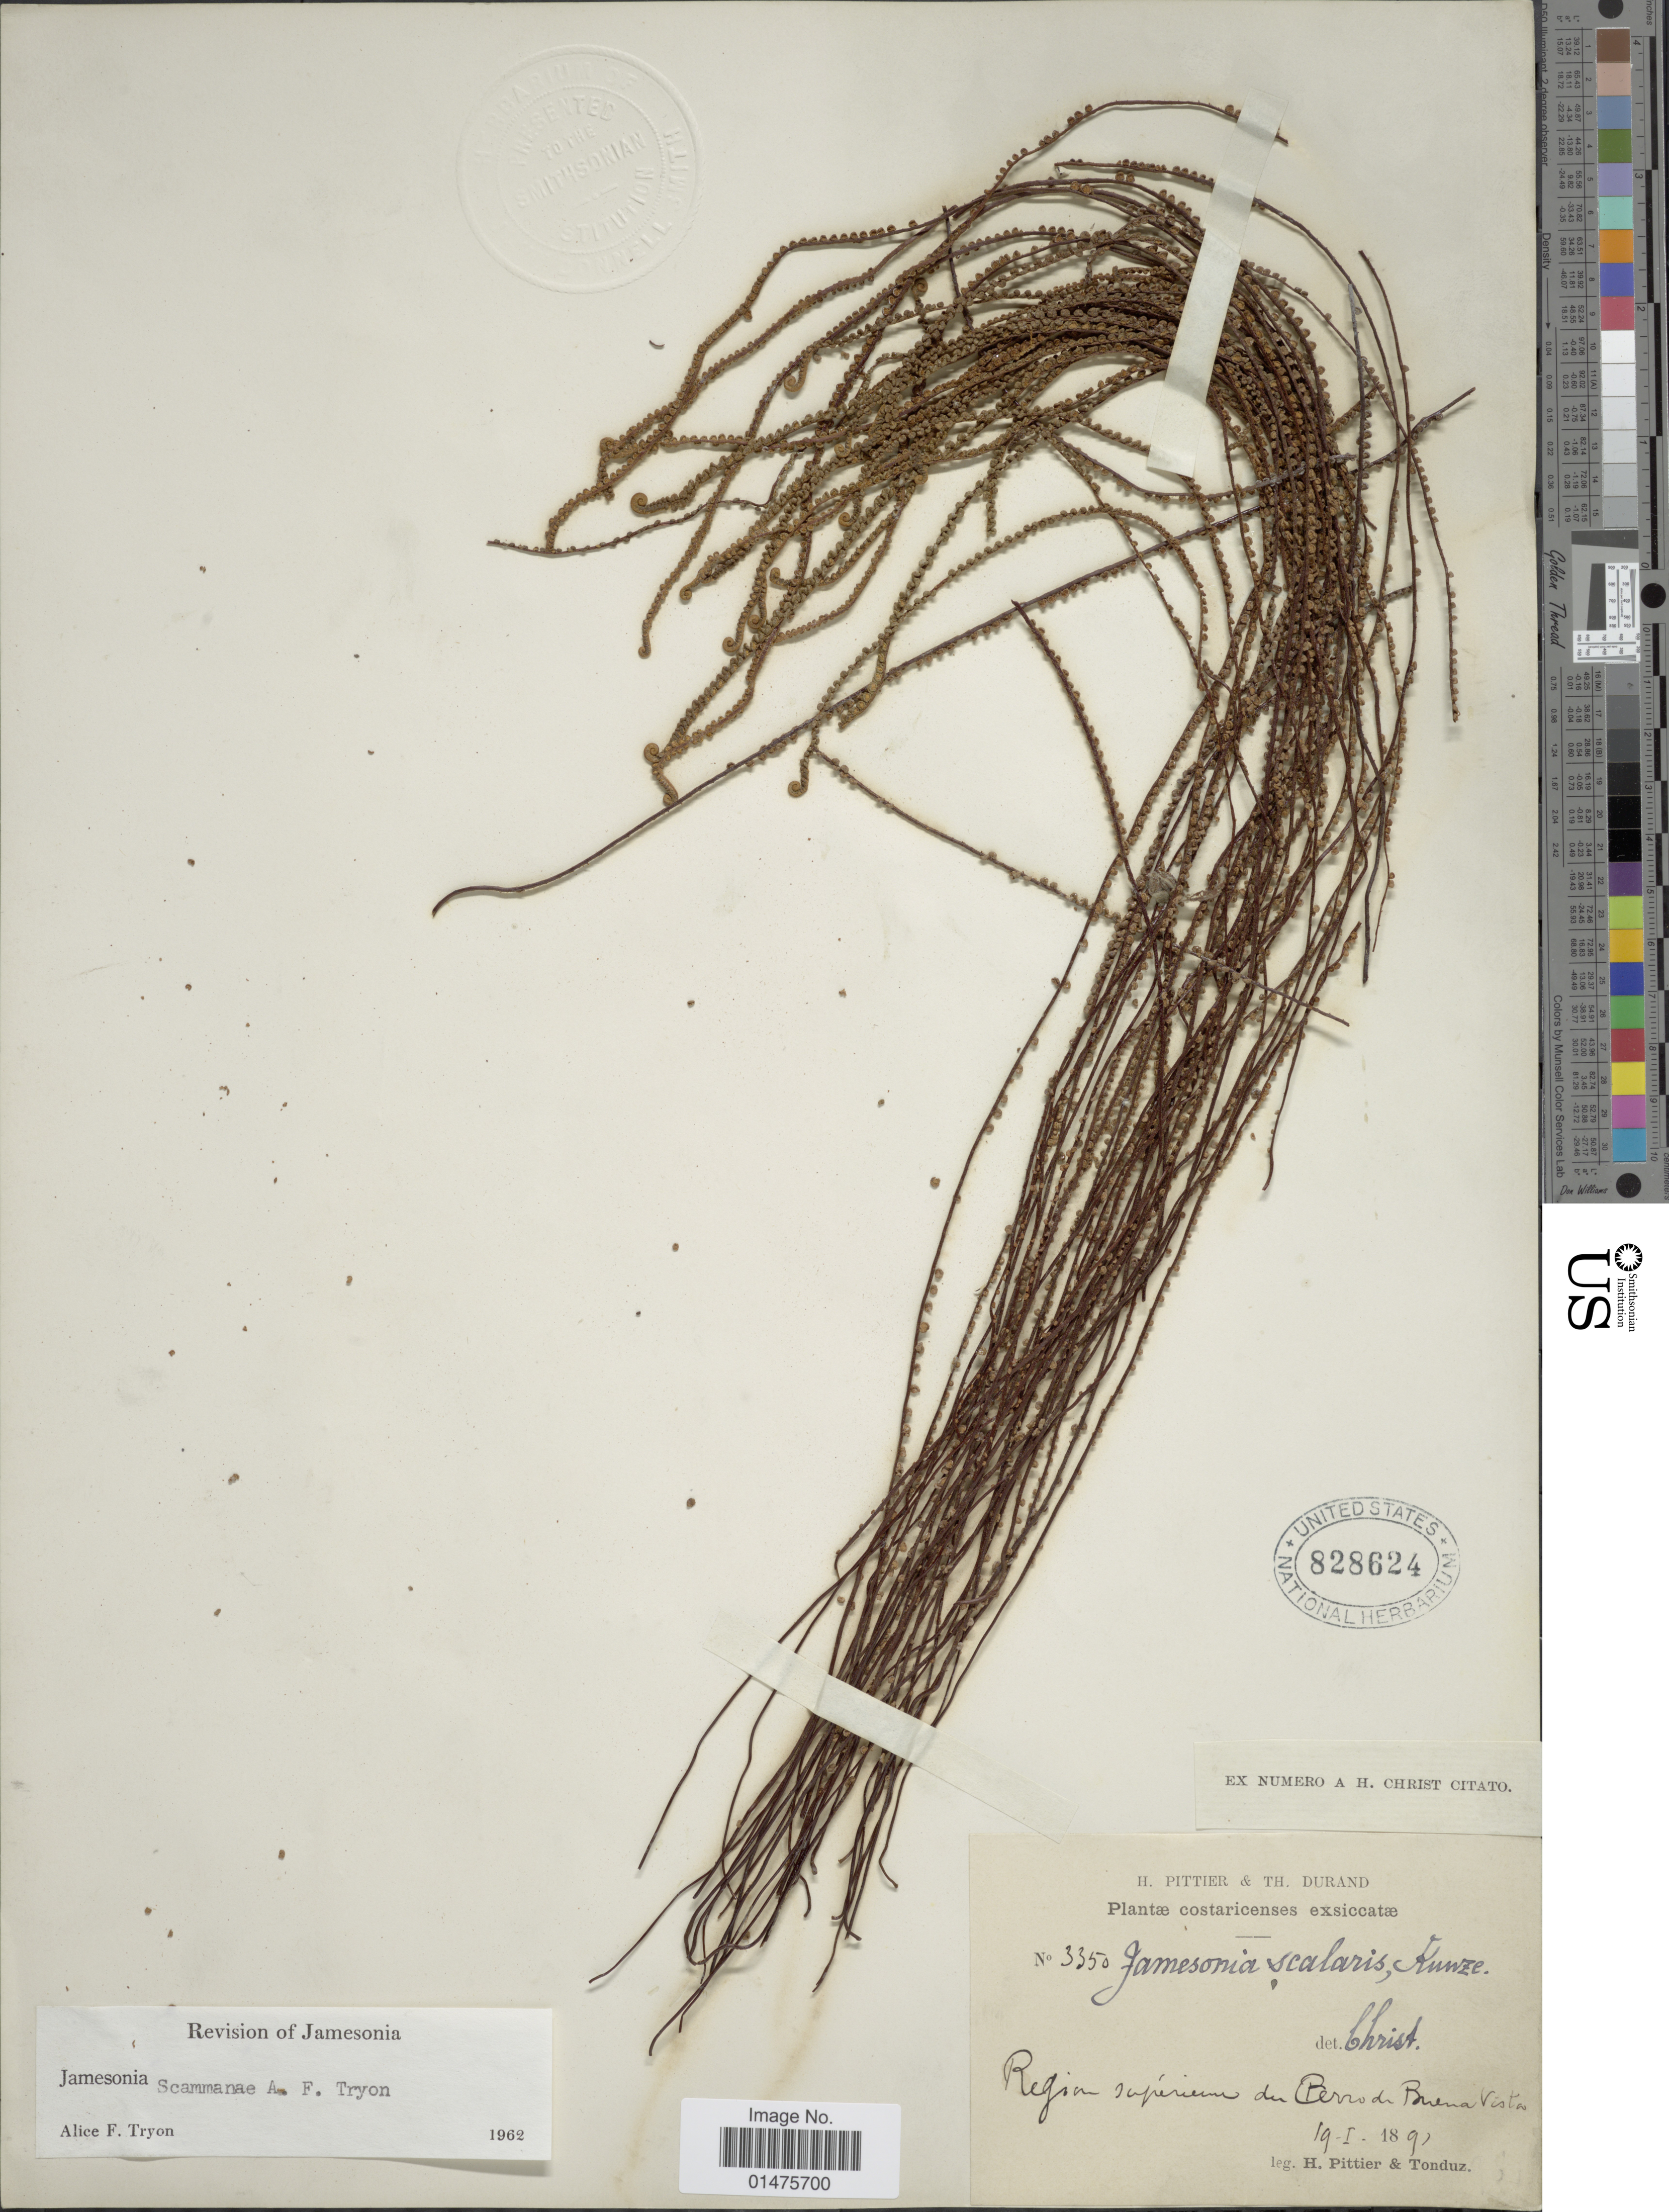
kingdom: Plantae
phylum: Tracheophyta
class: Polypodiopsida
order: Polypodiales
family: Pteridaceae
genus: Jamesonia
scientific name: Jamesonia scammanae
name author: A.F. Tryon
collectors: H. F. Pittier & A. Tonduz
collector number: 3350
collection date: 1891-01-19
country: Costa Rica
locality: Region superieur du Cerro Buena Vista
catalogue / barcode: US 828624